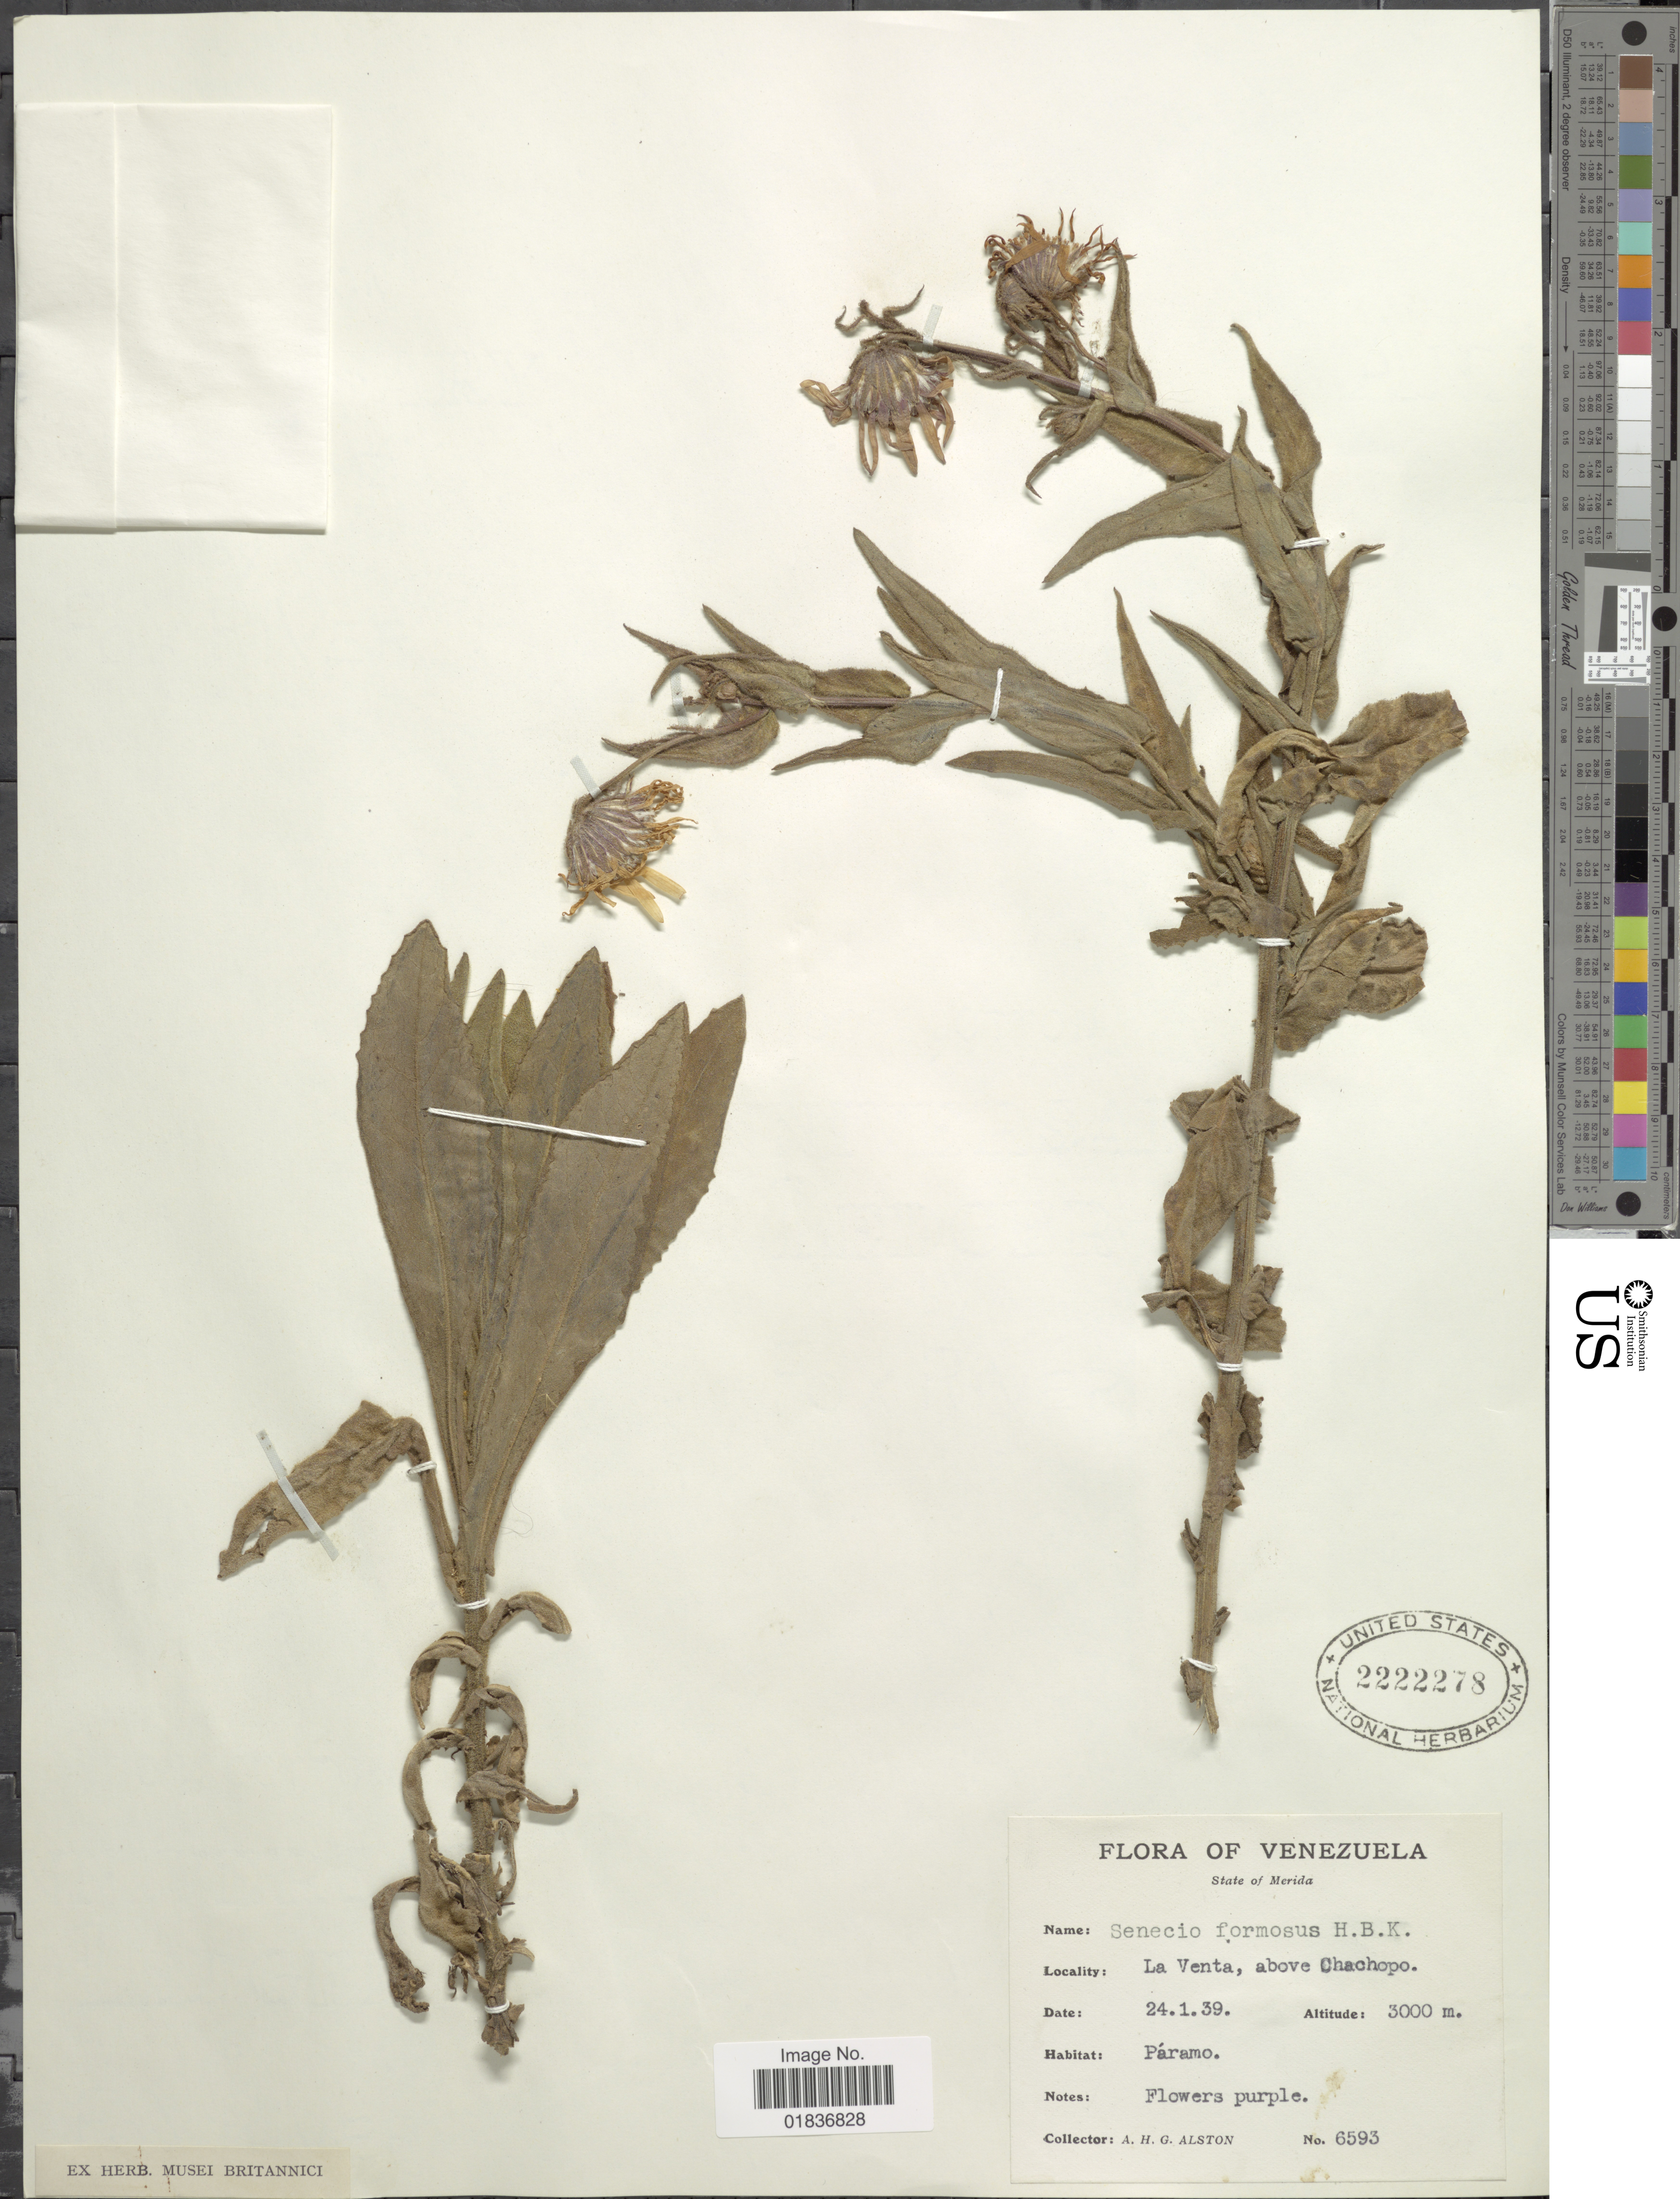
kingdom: Plantae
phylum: Tracheophyta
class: Magnoliopsida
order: Asterales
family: Asteraceae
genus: Senecio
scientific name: Senecio wedglacialis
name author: Cuatrec.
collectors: A. H. Alston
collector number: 6593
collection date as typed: Transcribed d/m/y: 24/1/09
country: Venezuela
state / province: Mérida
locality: State of Merida. La Venta, above Chachopo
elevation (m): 3000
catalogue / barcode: US 2222278